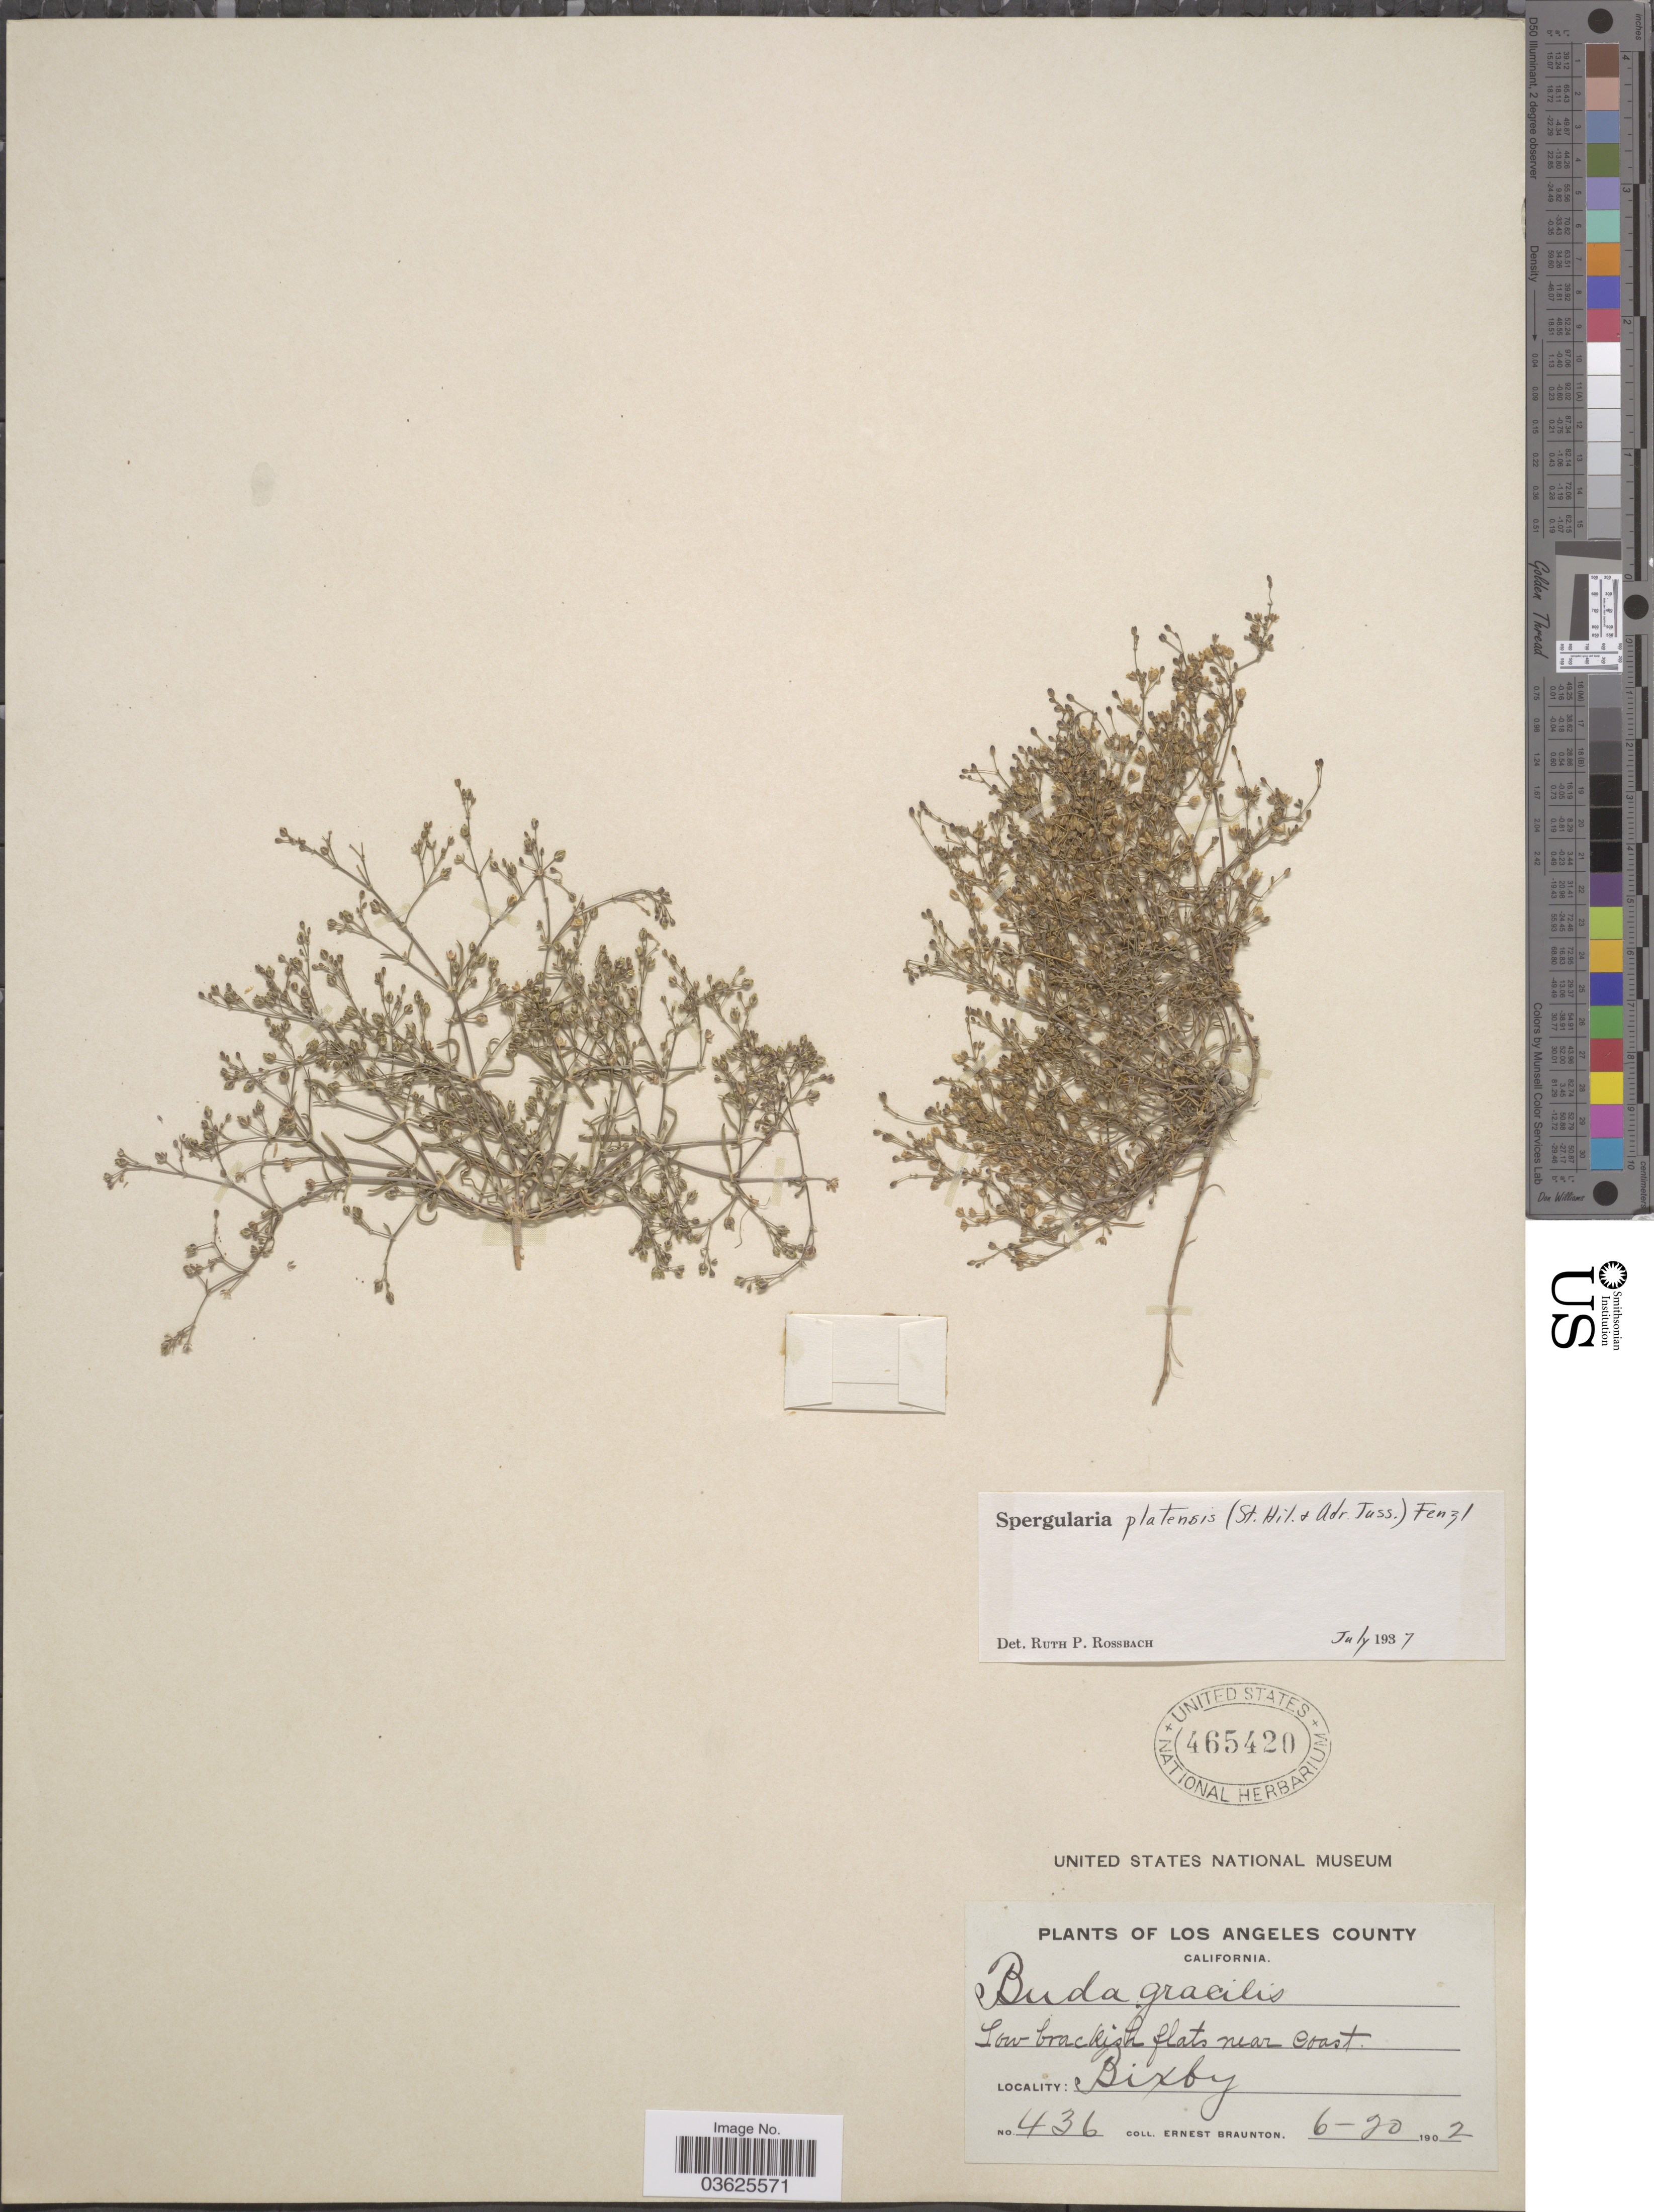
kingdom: Plantae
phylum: Tracheophyta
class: Magnoliopsida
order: Caryophyllales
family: Caryophyllaceae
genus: Spergularia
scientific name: Spergularia platensis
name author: (Cambess.) Fenzl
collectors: E. Braunton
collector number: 436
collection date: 1902-06-20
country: United States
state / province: California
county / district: Los Angeles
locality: Los Angeles County. Bixby.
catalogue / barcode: US 465420